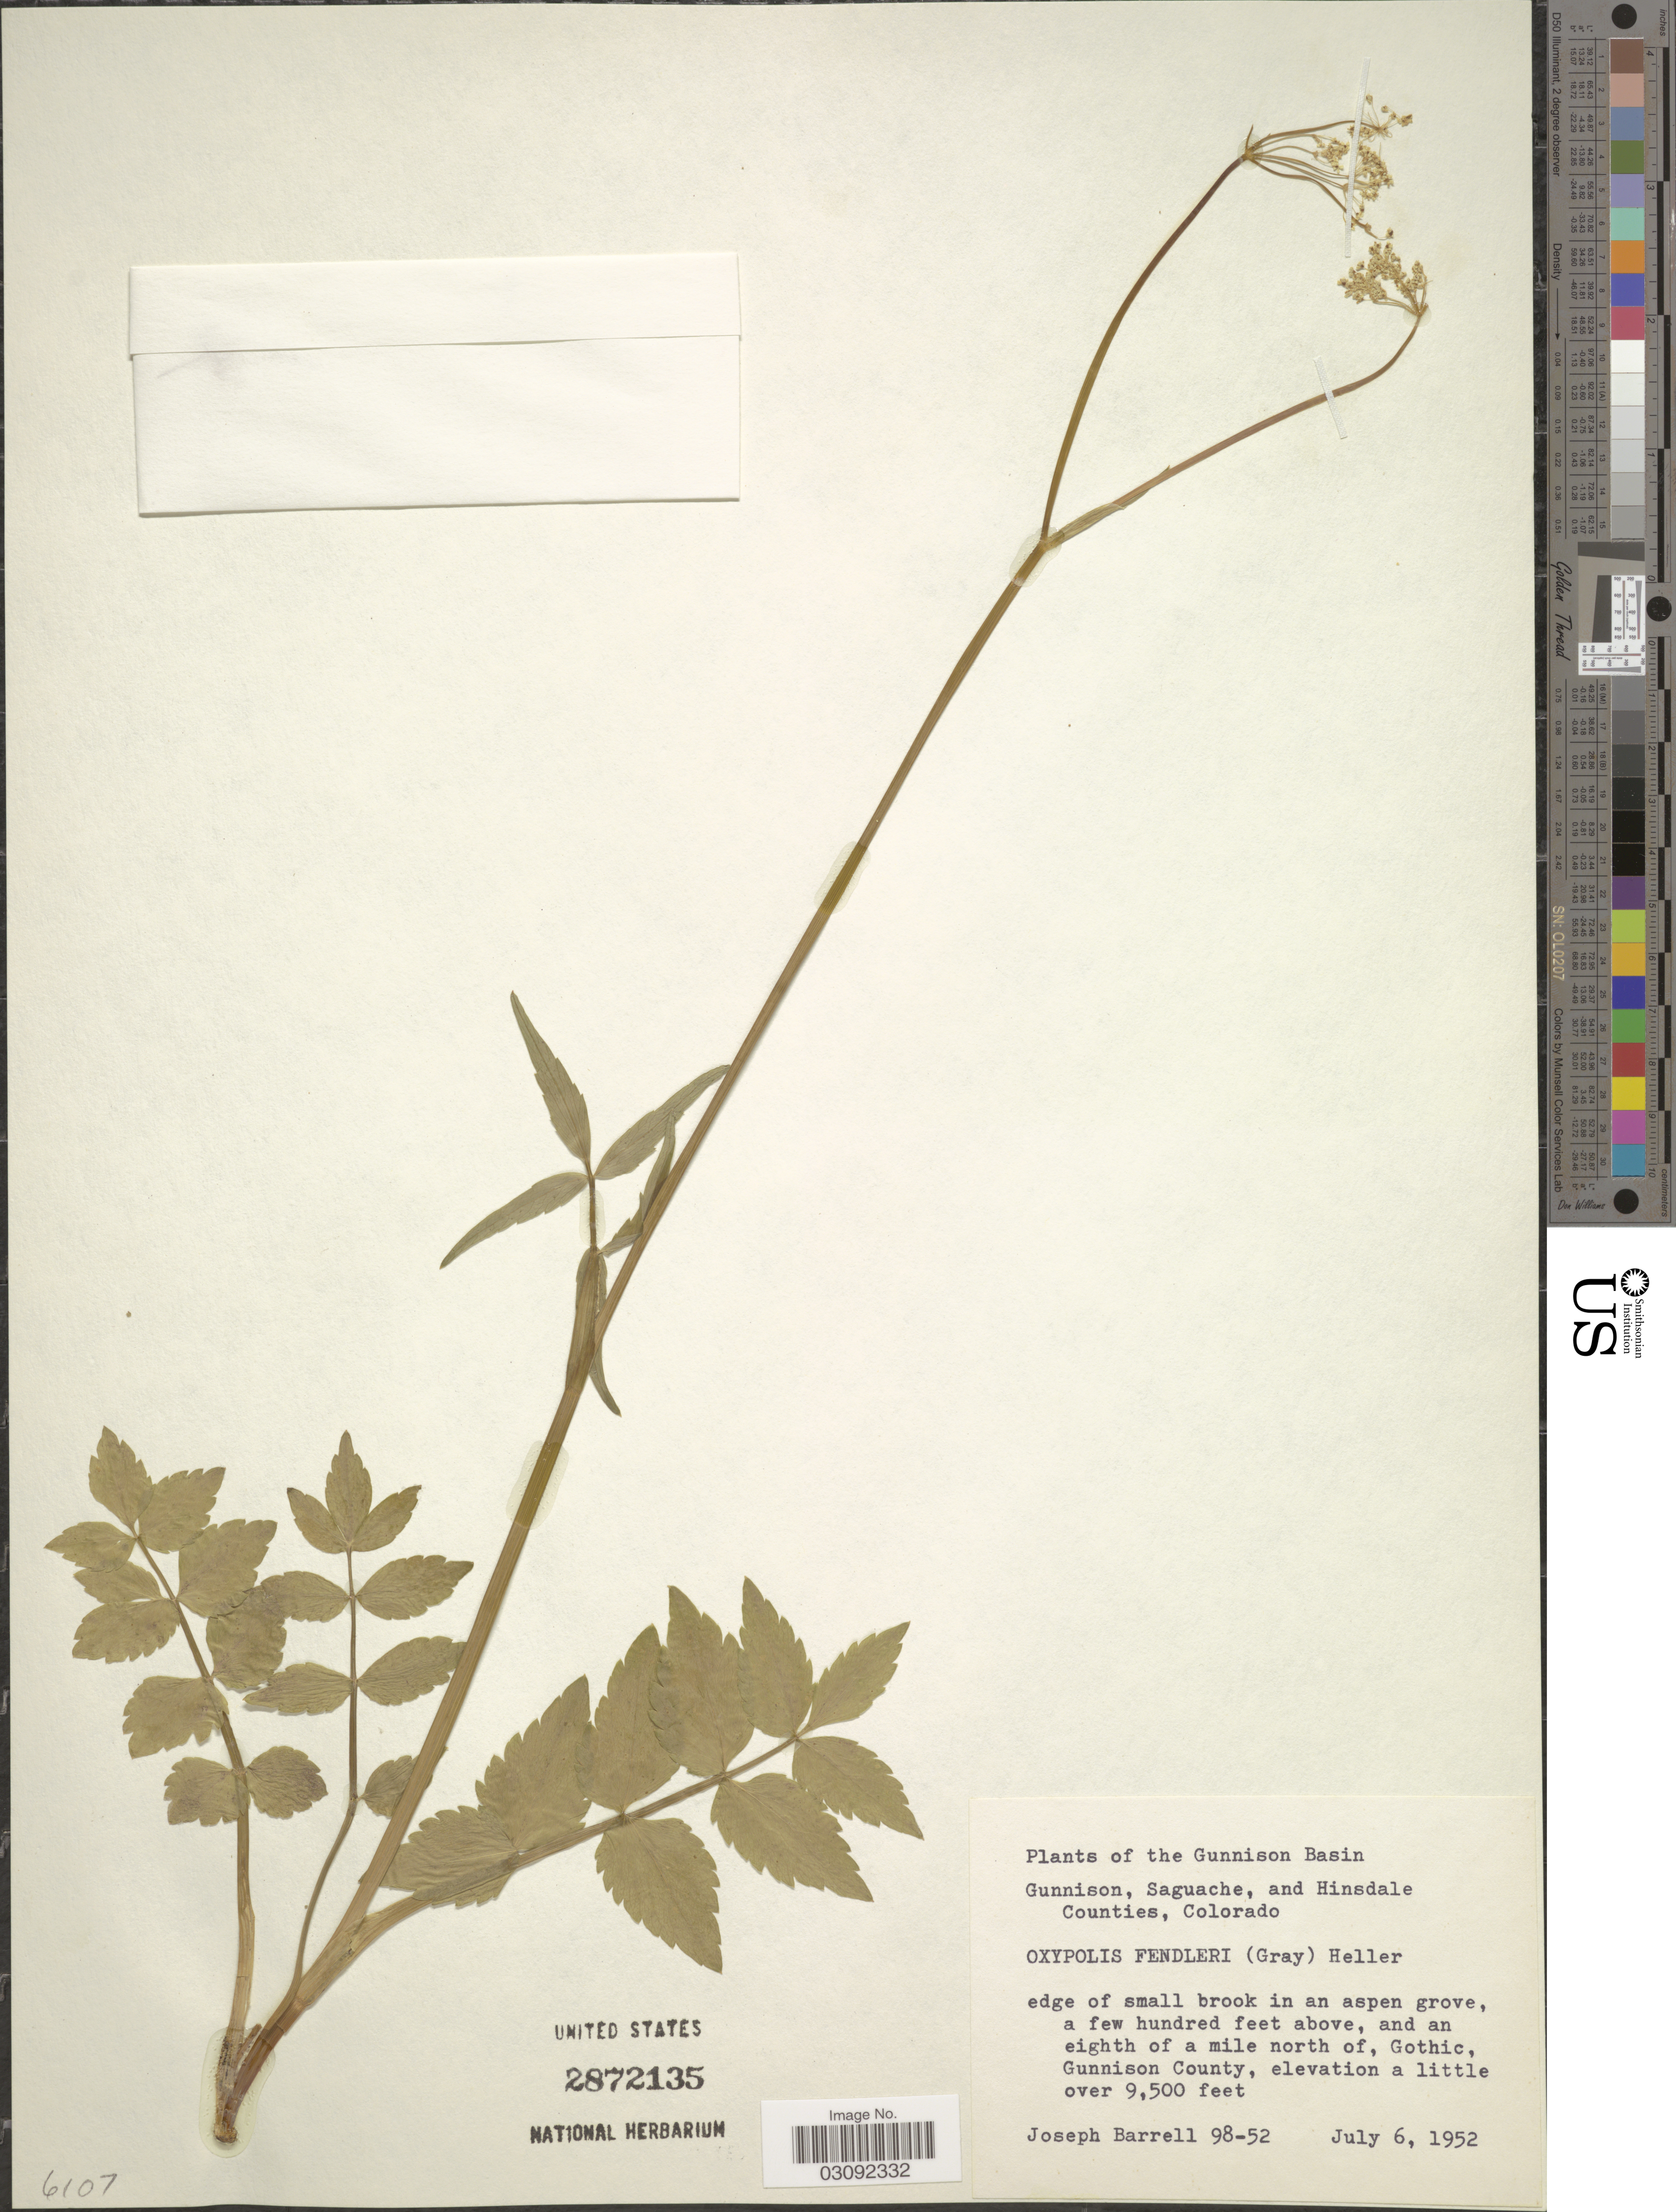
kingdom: Plantae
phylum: Tracheophyta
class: Magnoliopsida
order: Apiales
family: Apiaceae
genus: Oxypolis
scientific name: Oxypolis fendleri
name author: (A. Gray) A. Heller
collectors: J. Barrell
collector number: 98-52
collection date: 1952-07-06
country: United States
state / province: Colorado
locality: Gunnison Basin. a few hundred feet above, and an eight of a mile north of, Gothic, Gunnison County.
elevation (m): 2896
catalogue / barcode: US 2872135